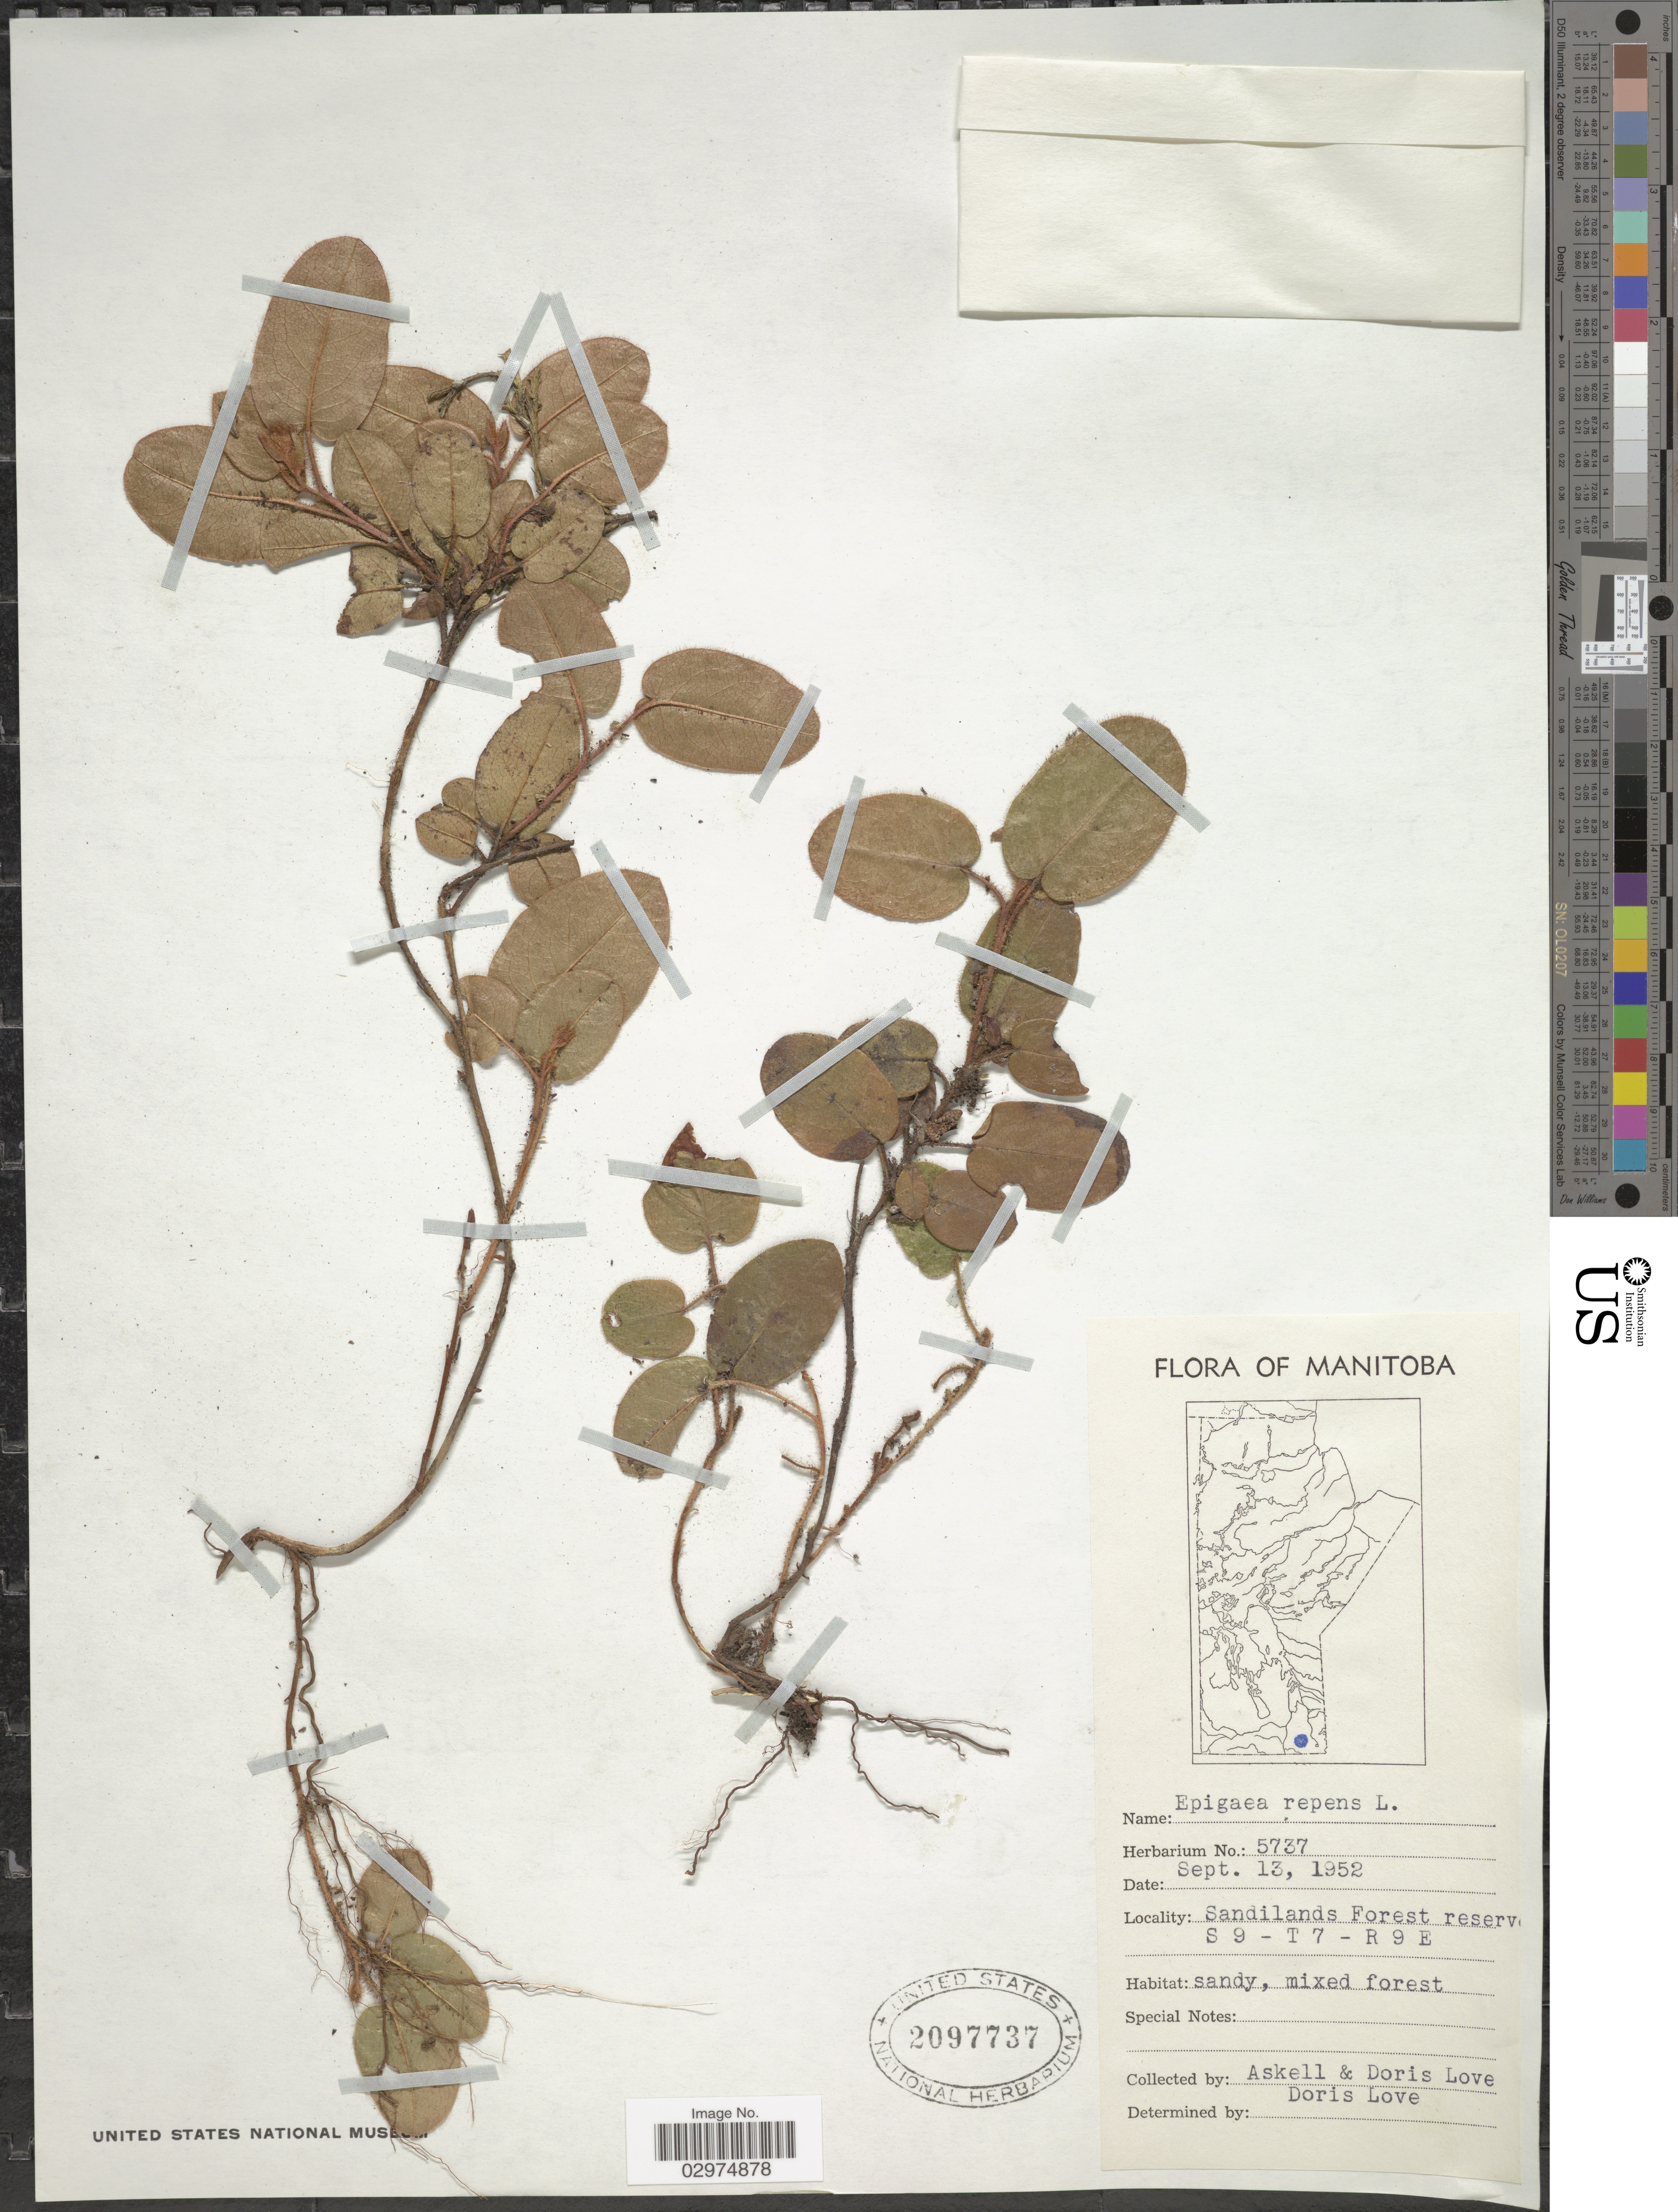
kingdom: Plantae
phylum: Tracheophyta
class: Magnoliopsida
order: Ericales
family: Ericaceae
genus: Epigaea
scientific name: Epigaea repens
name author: L.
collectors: -. Askell & D. Löve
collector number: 5737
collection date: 1952-09-13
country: Canada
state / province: Manitoba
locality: Sandilands Forest reserve. S 9 - T 7 - R 9 E.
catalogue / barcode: US 2097737